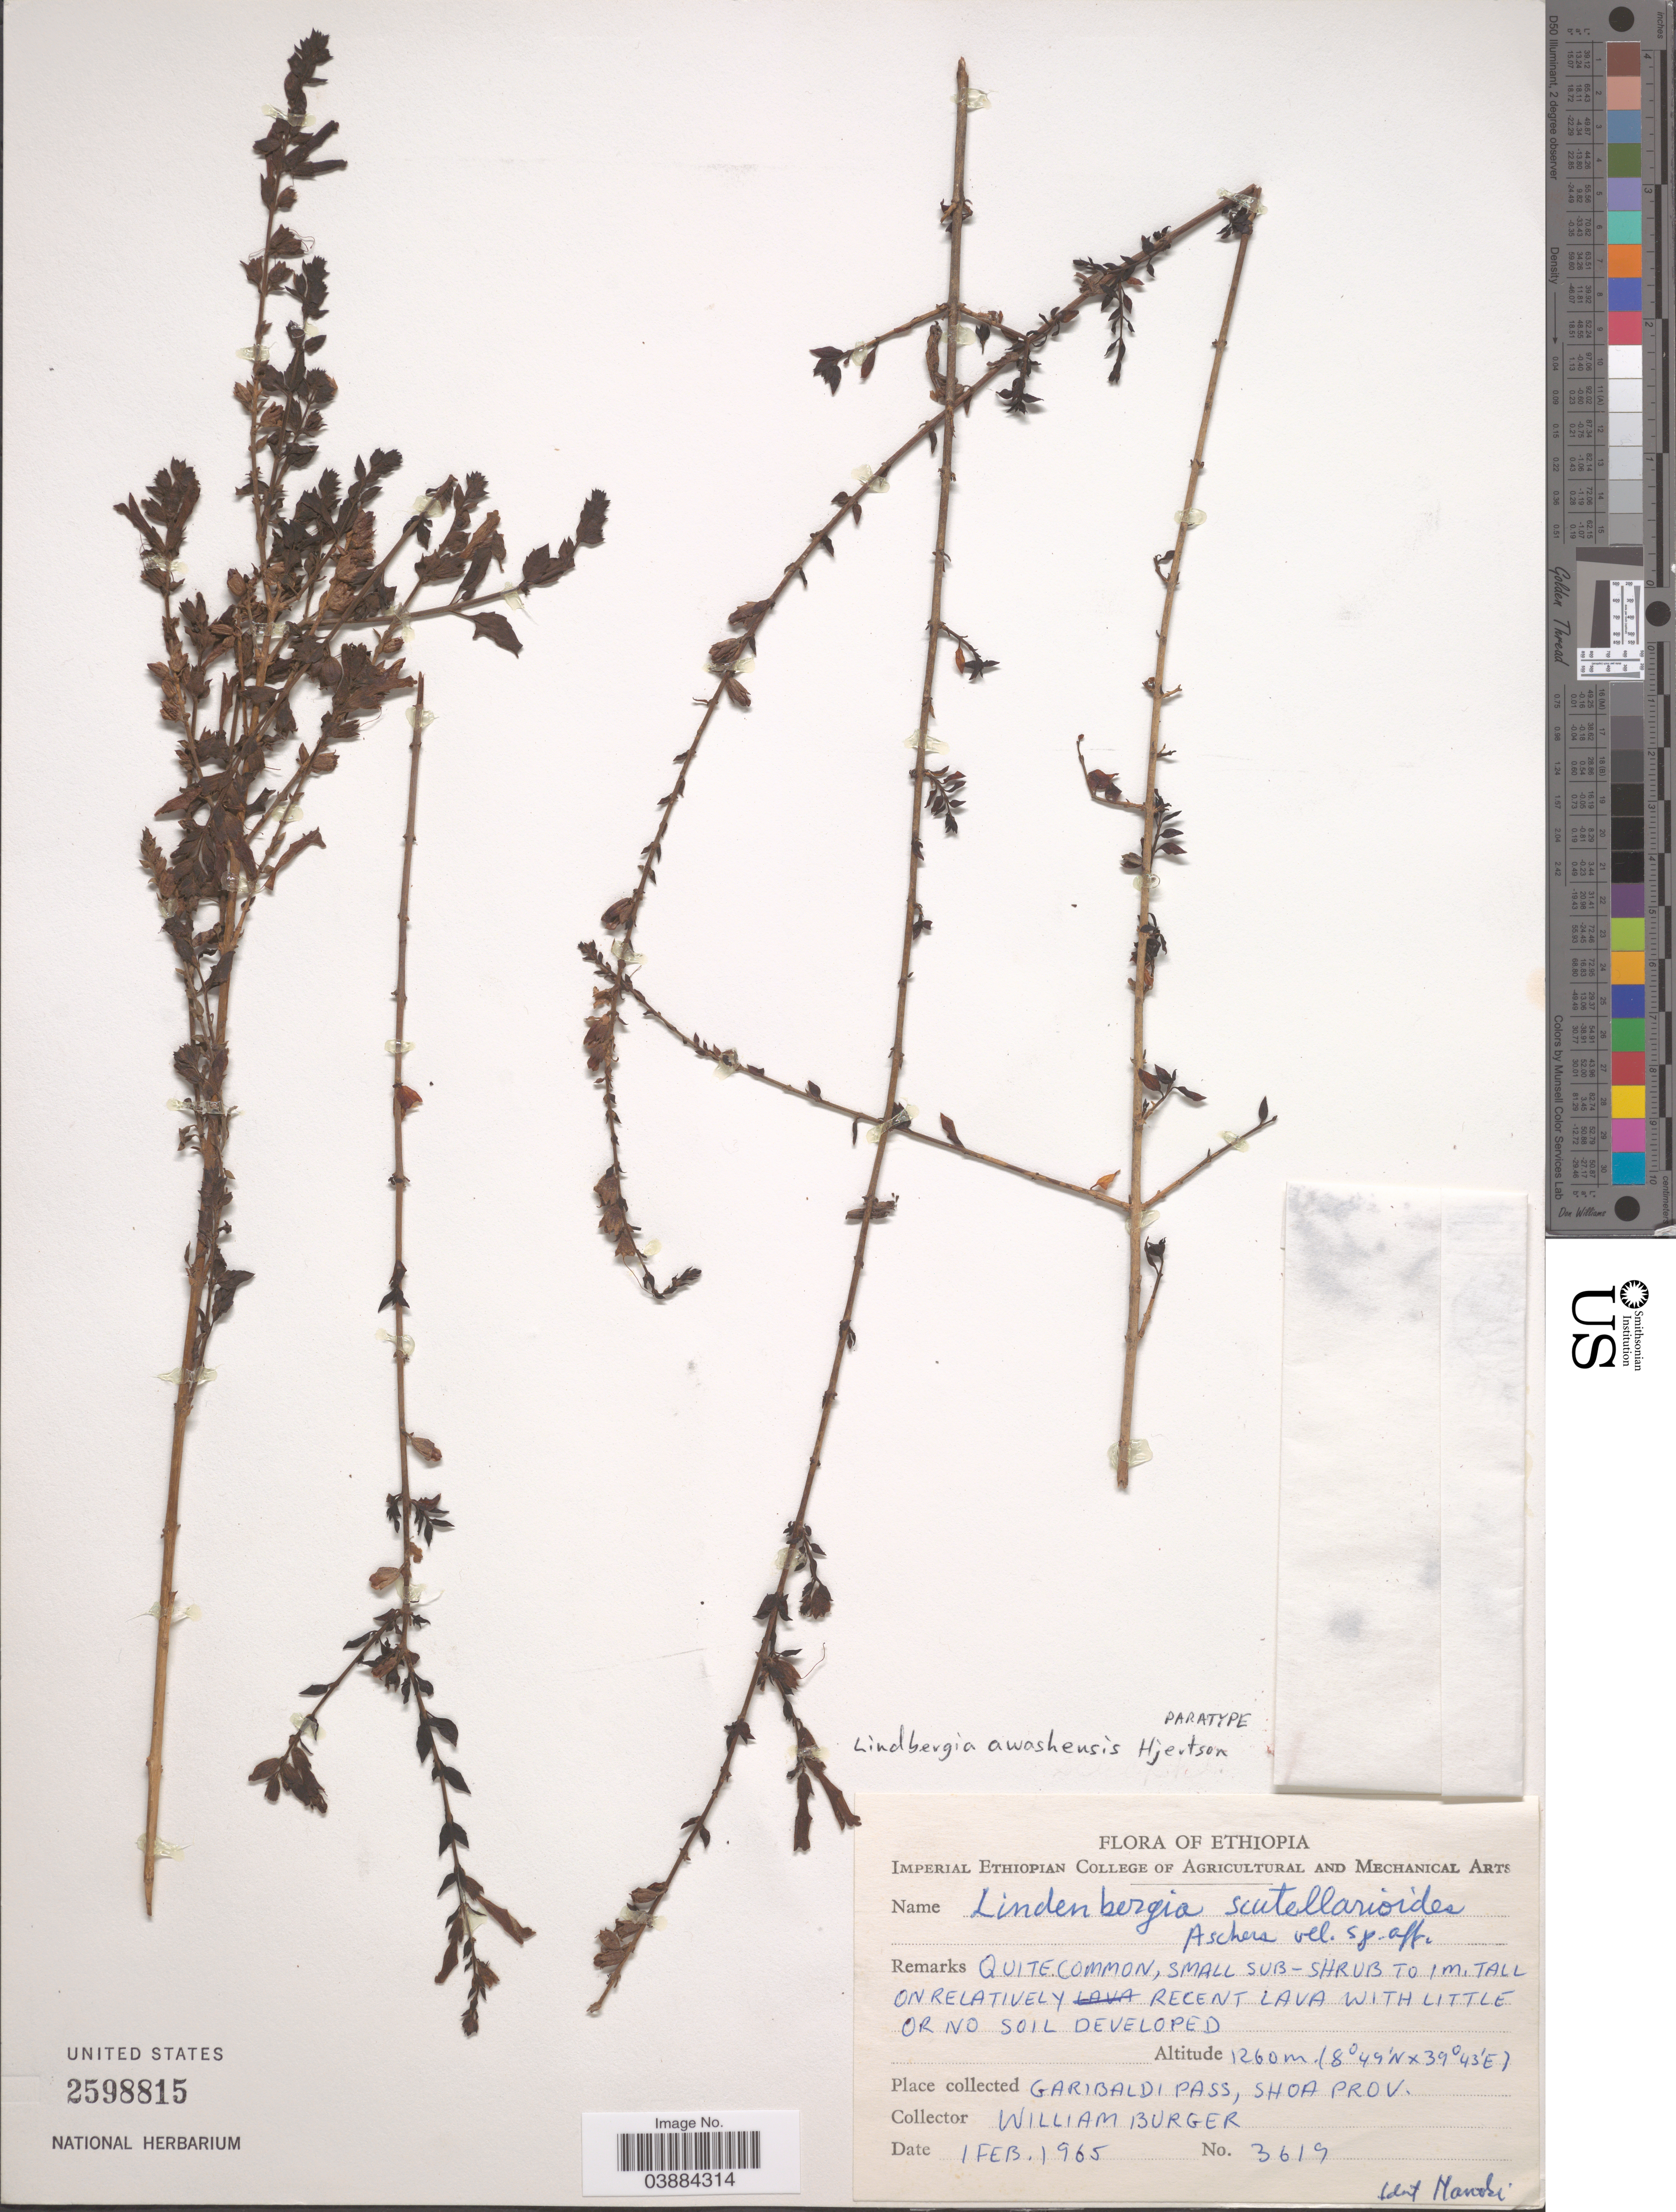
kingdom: Plantae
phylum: Tracheophyta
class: Magnoliopsida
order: Lamiales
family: Orobanchaceae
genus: Lindenbergia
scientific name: Lindenbergia awashensis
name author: Hjertson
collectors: W. Burger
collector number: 3619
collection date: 1965-02-01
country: Ethiopia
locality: Garibaldi Pass, Shoa Prov.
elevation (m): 1260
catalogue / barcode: US 2598815